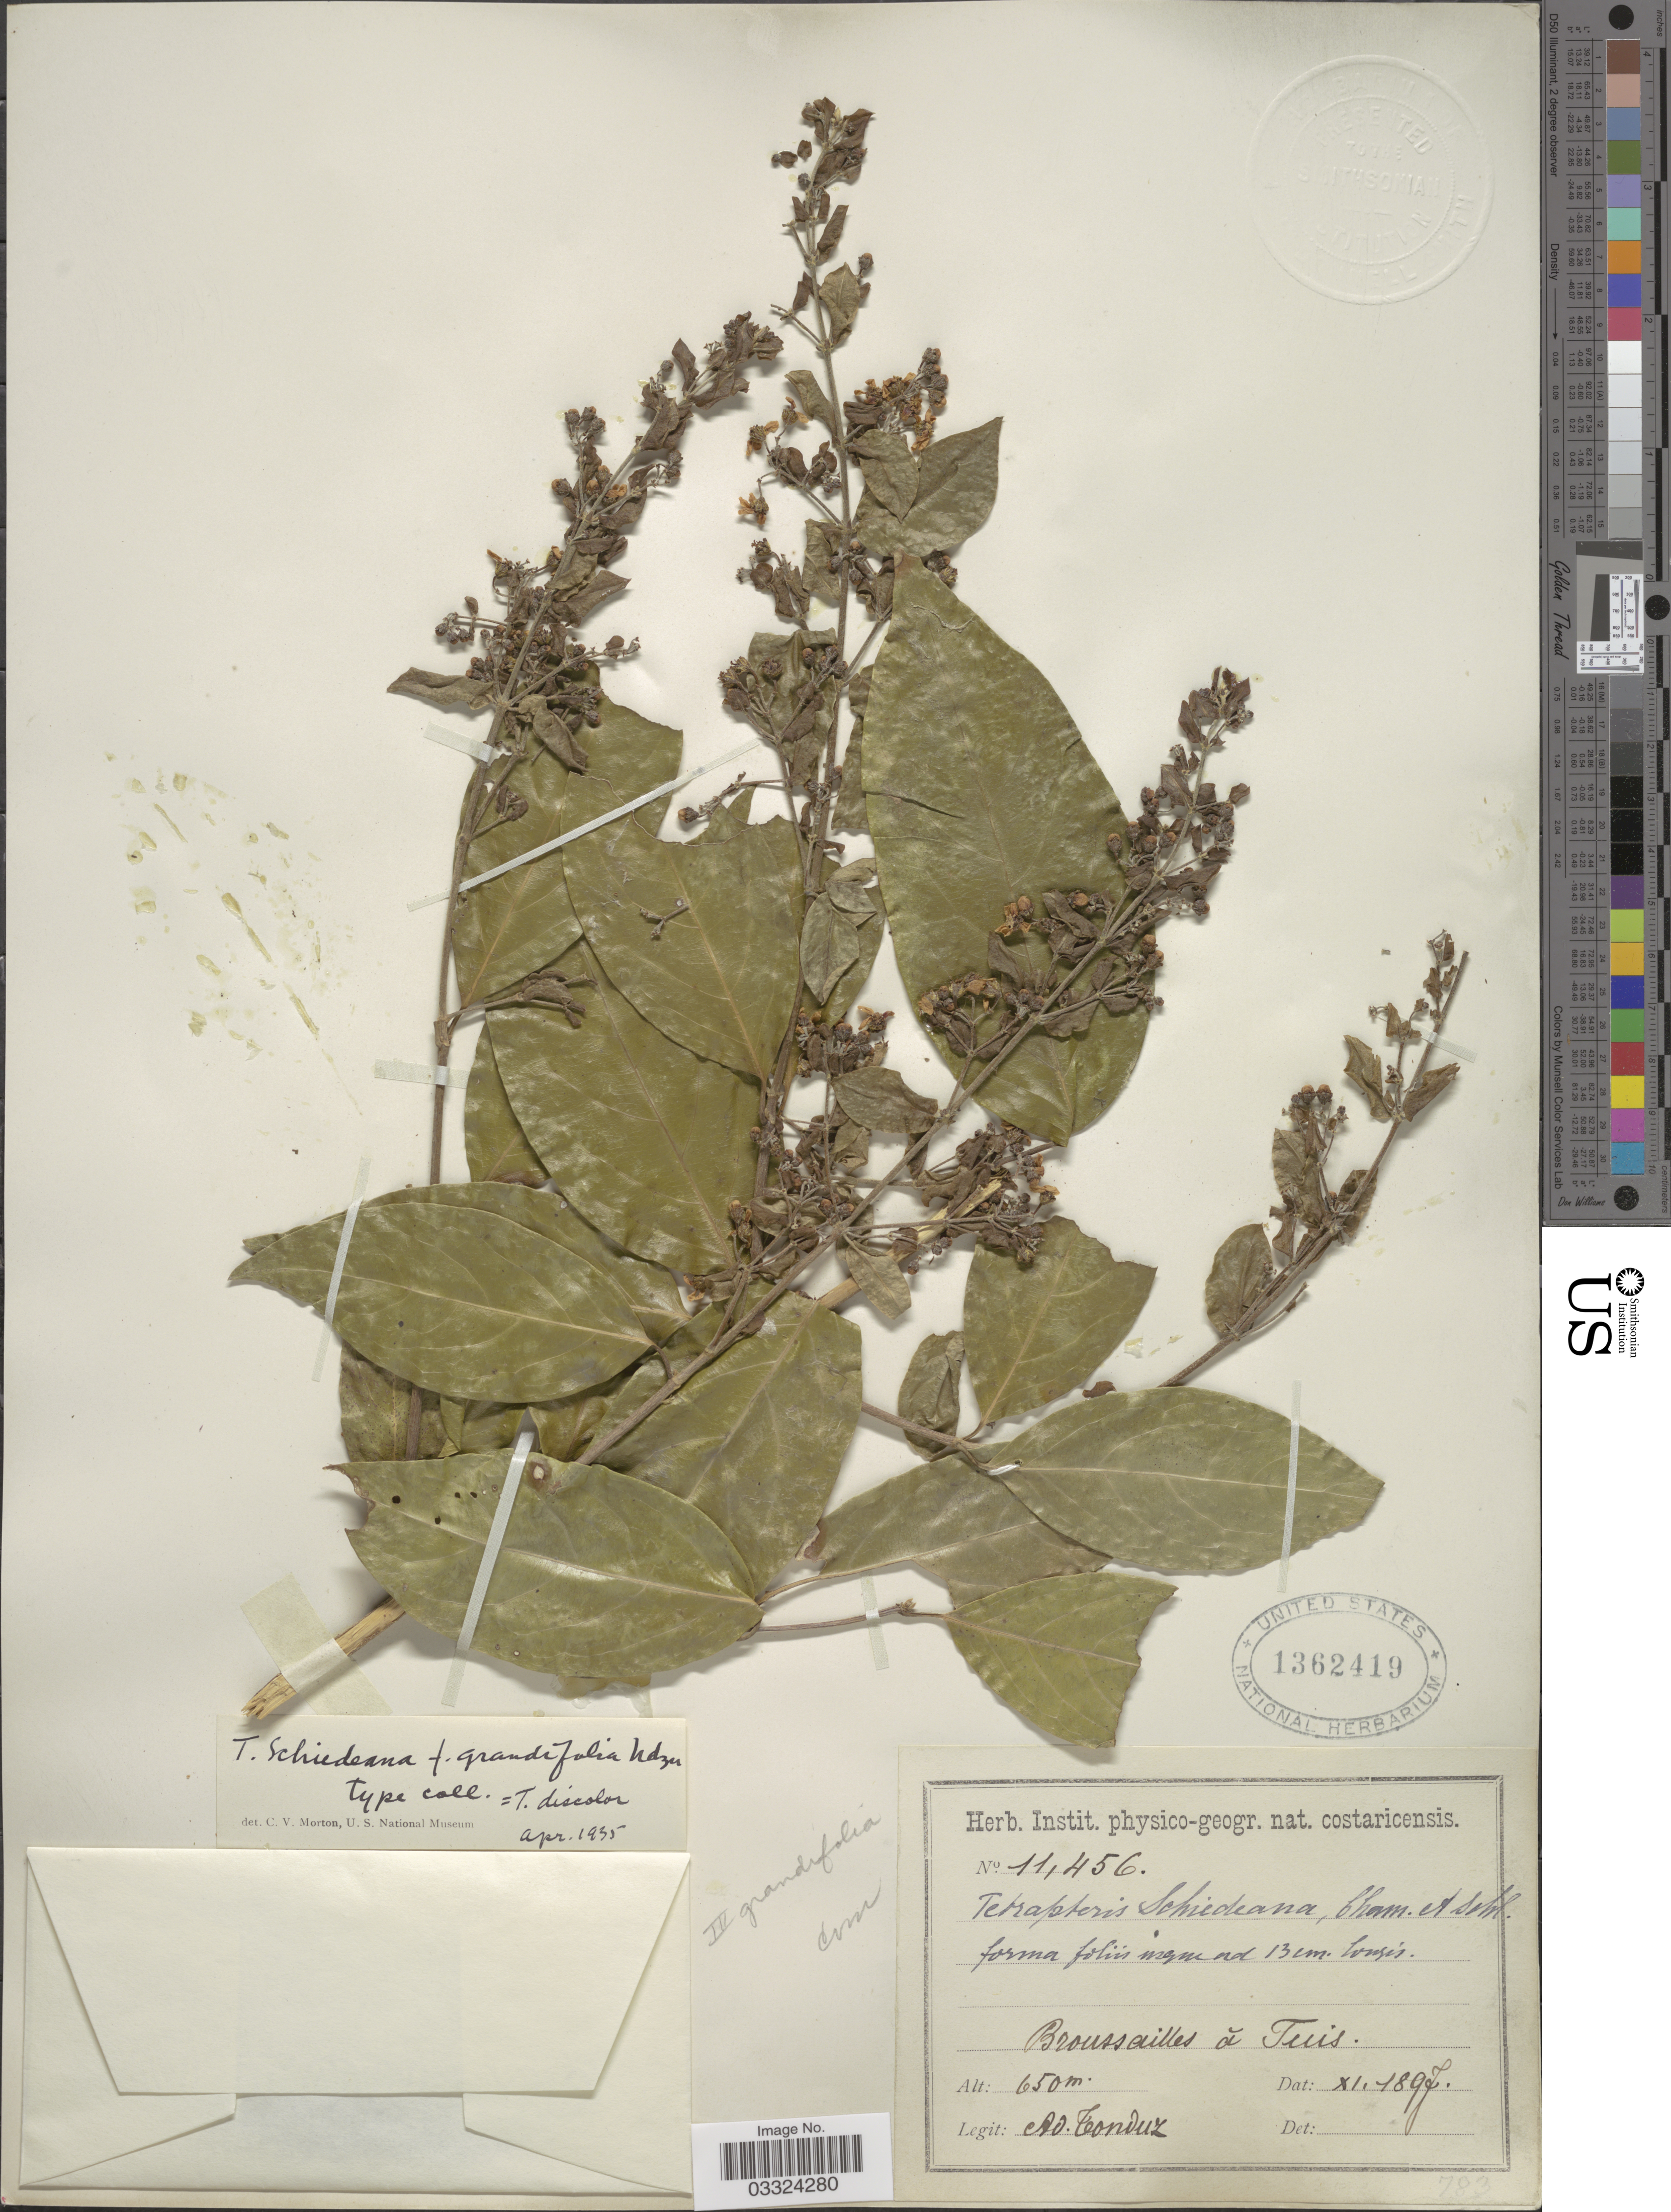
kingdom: Plantae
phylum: Tracheophyta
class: Magnoliopsida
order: Malpighiales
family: Malpighiaceae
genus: Tetrapterys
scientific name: Tetrapterys discolor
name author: (G. Mey.) DC.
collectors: A. Tonduz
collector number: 11456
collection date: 1897-11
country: Costa Rica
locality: Broussailles á Tuis.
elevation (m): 650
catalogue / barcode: US 1362419